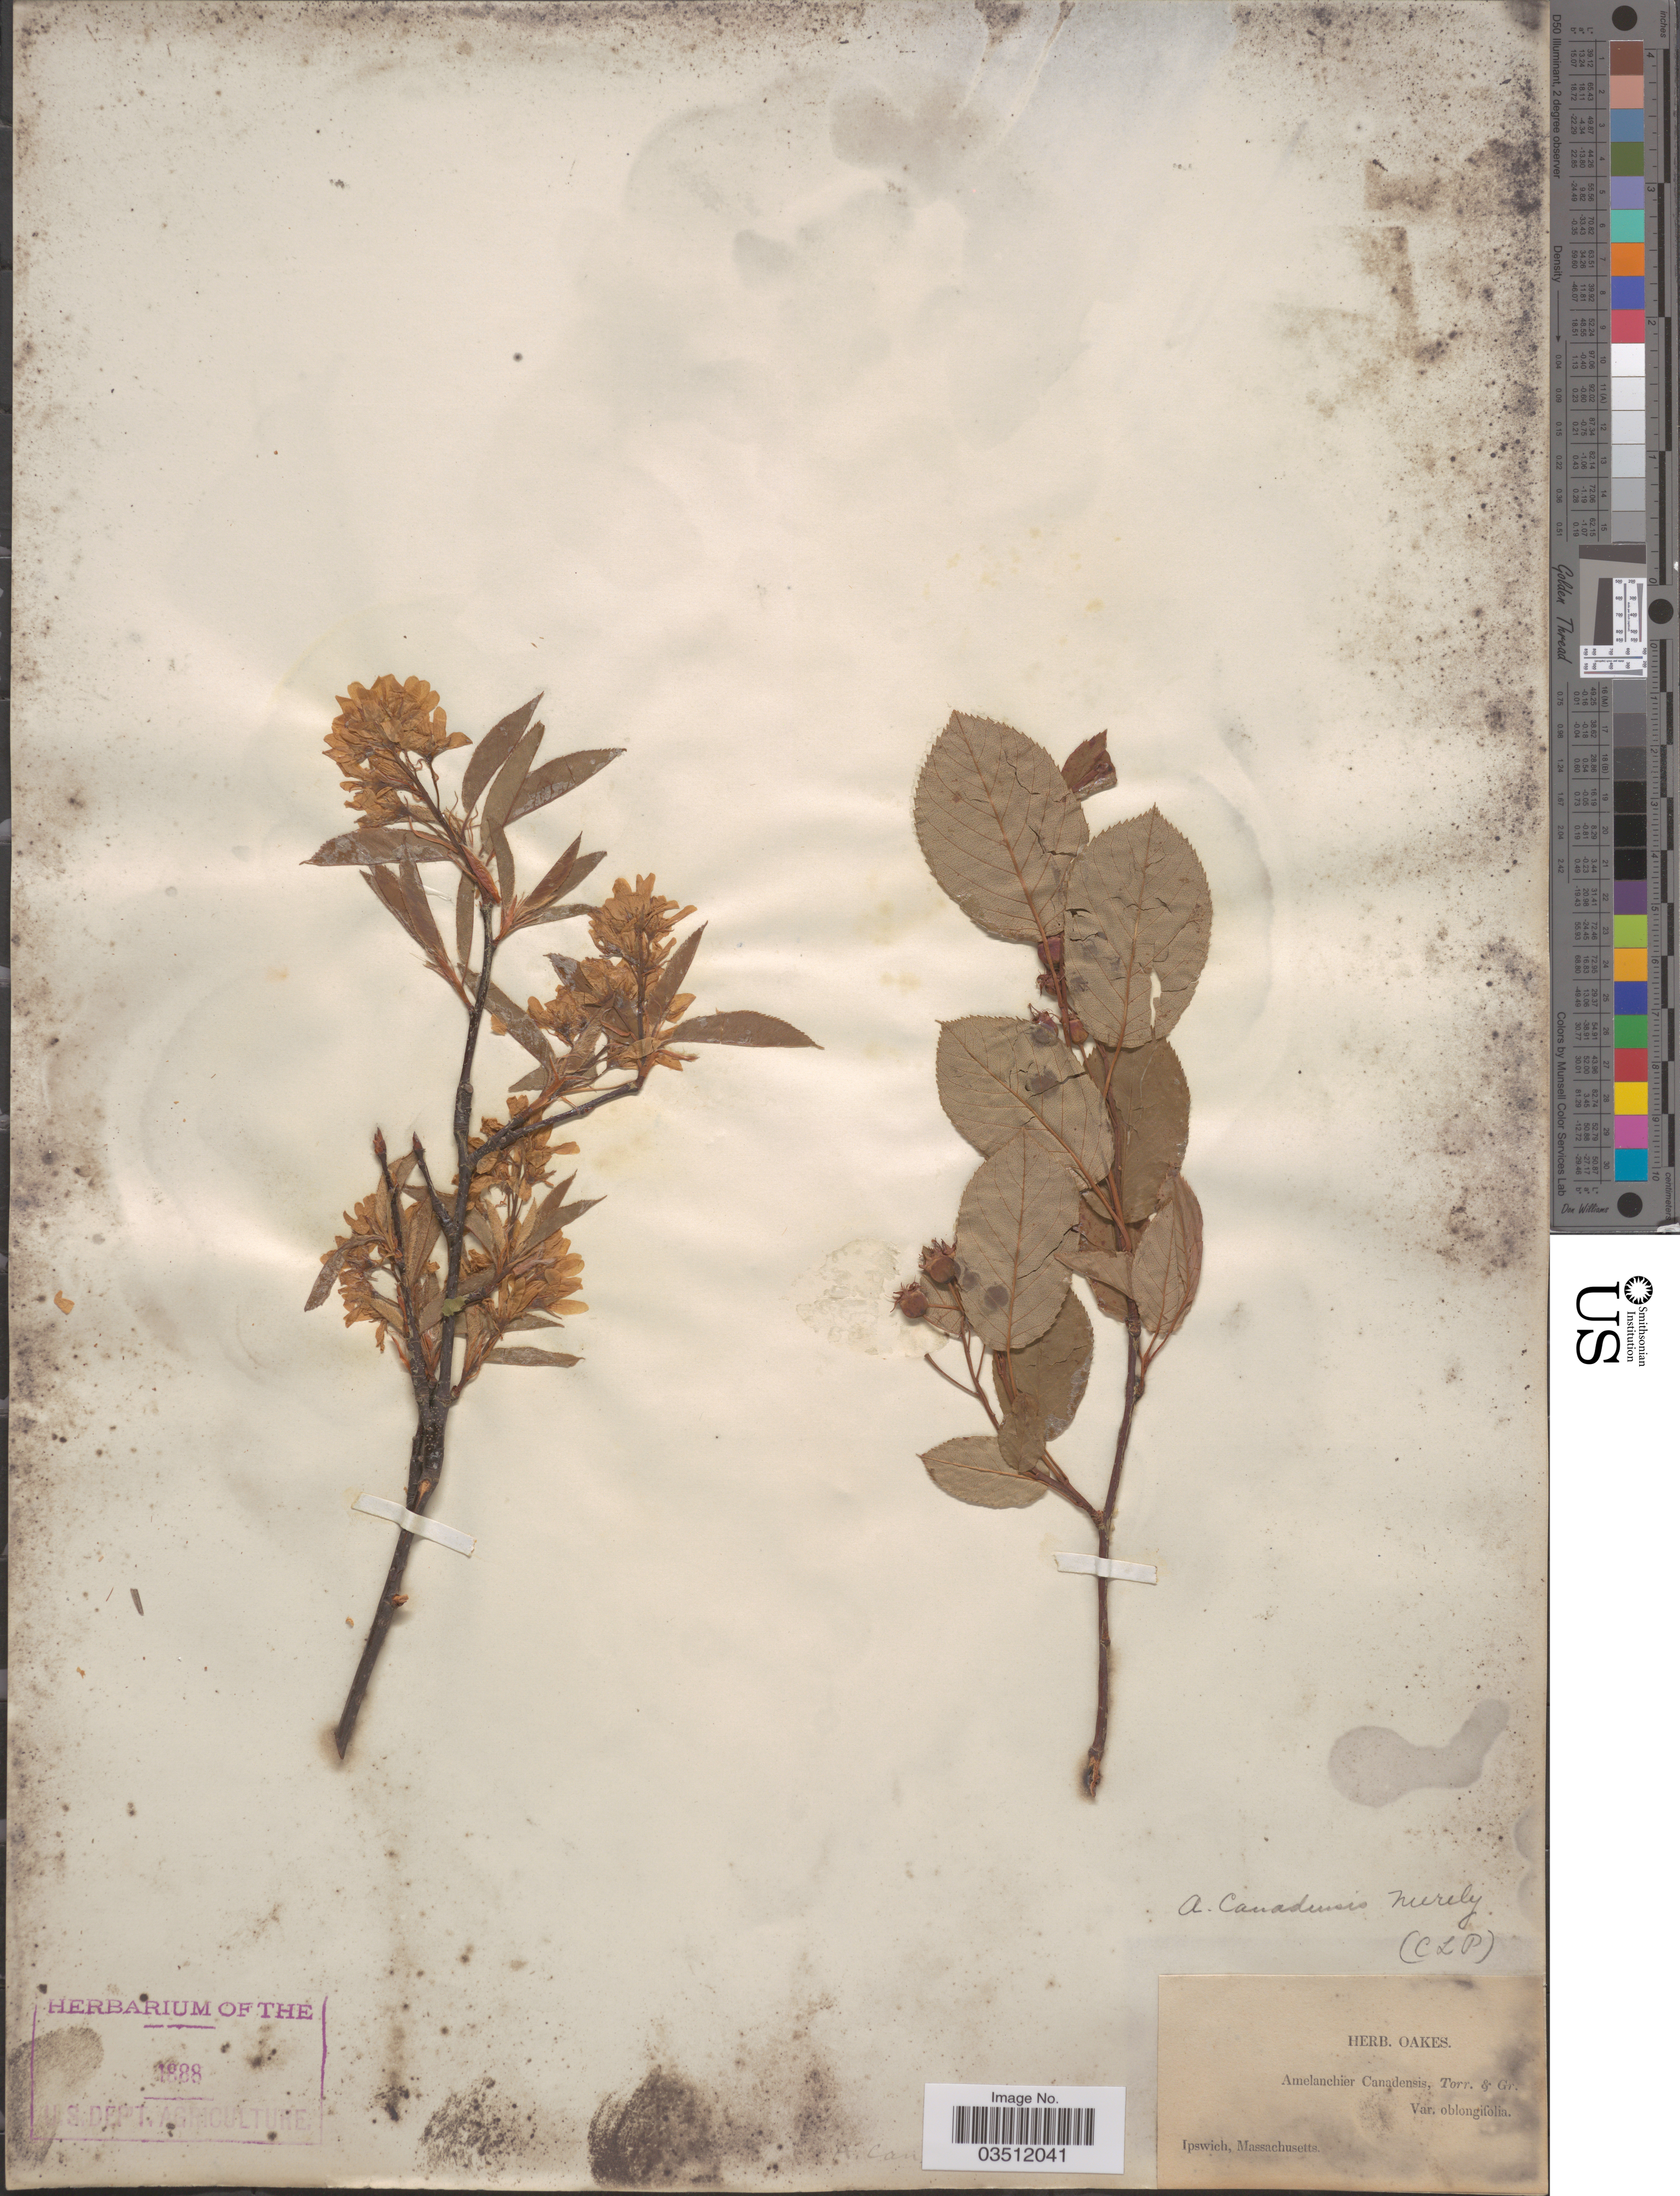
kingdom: Plantae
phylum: Tracheophyta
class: Magnoliopsida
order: Rosales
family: Rosaceae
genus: Amelanchier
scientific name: Amelanchier canadensis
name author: (L.) Medic.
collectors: ex herb. Oakes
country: United States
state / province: Massachusetts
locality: Ipswich.